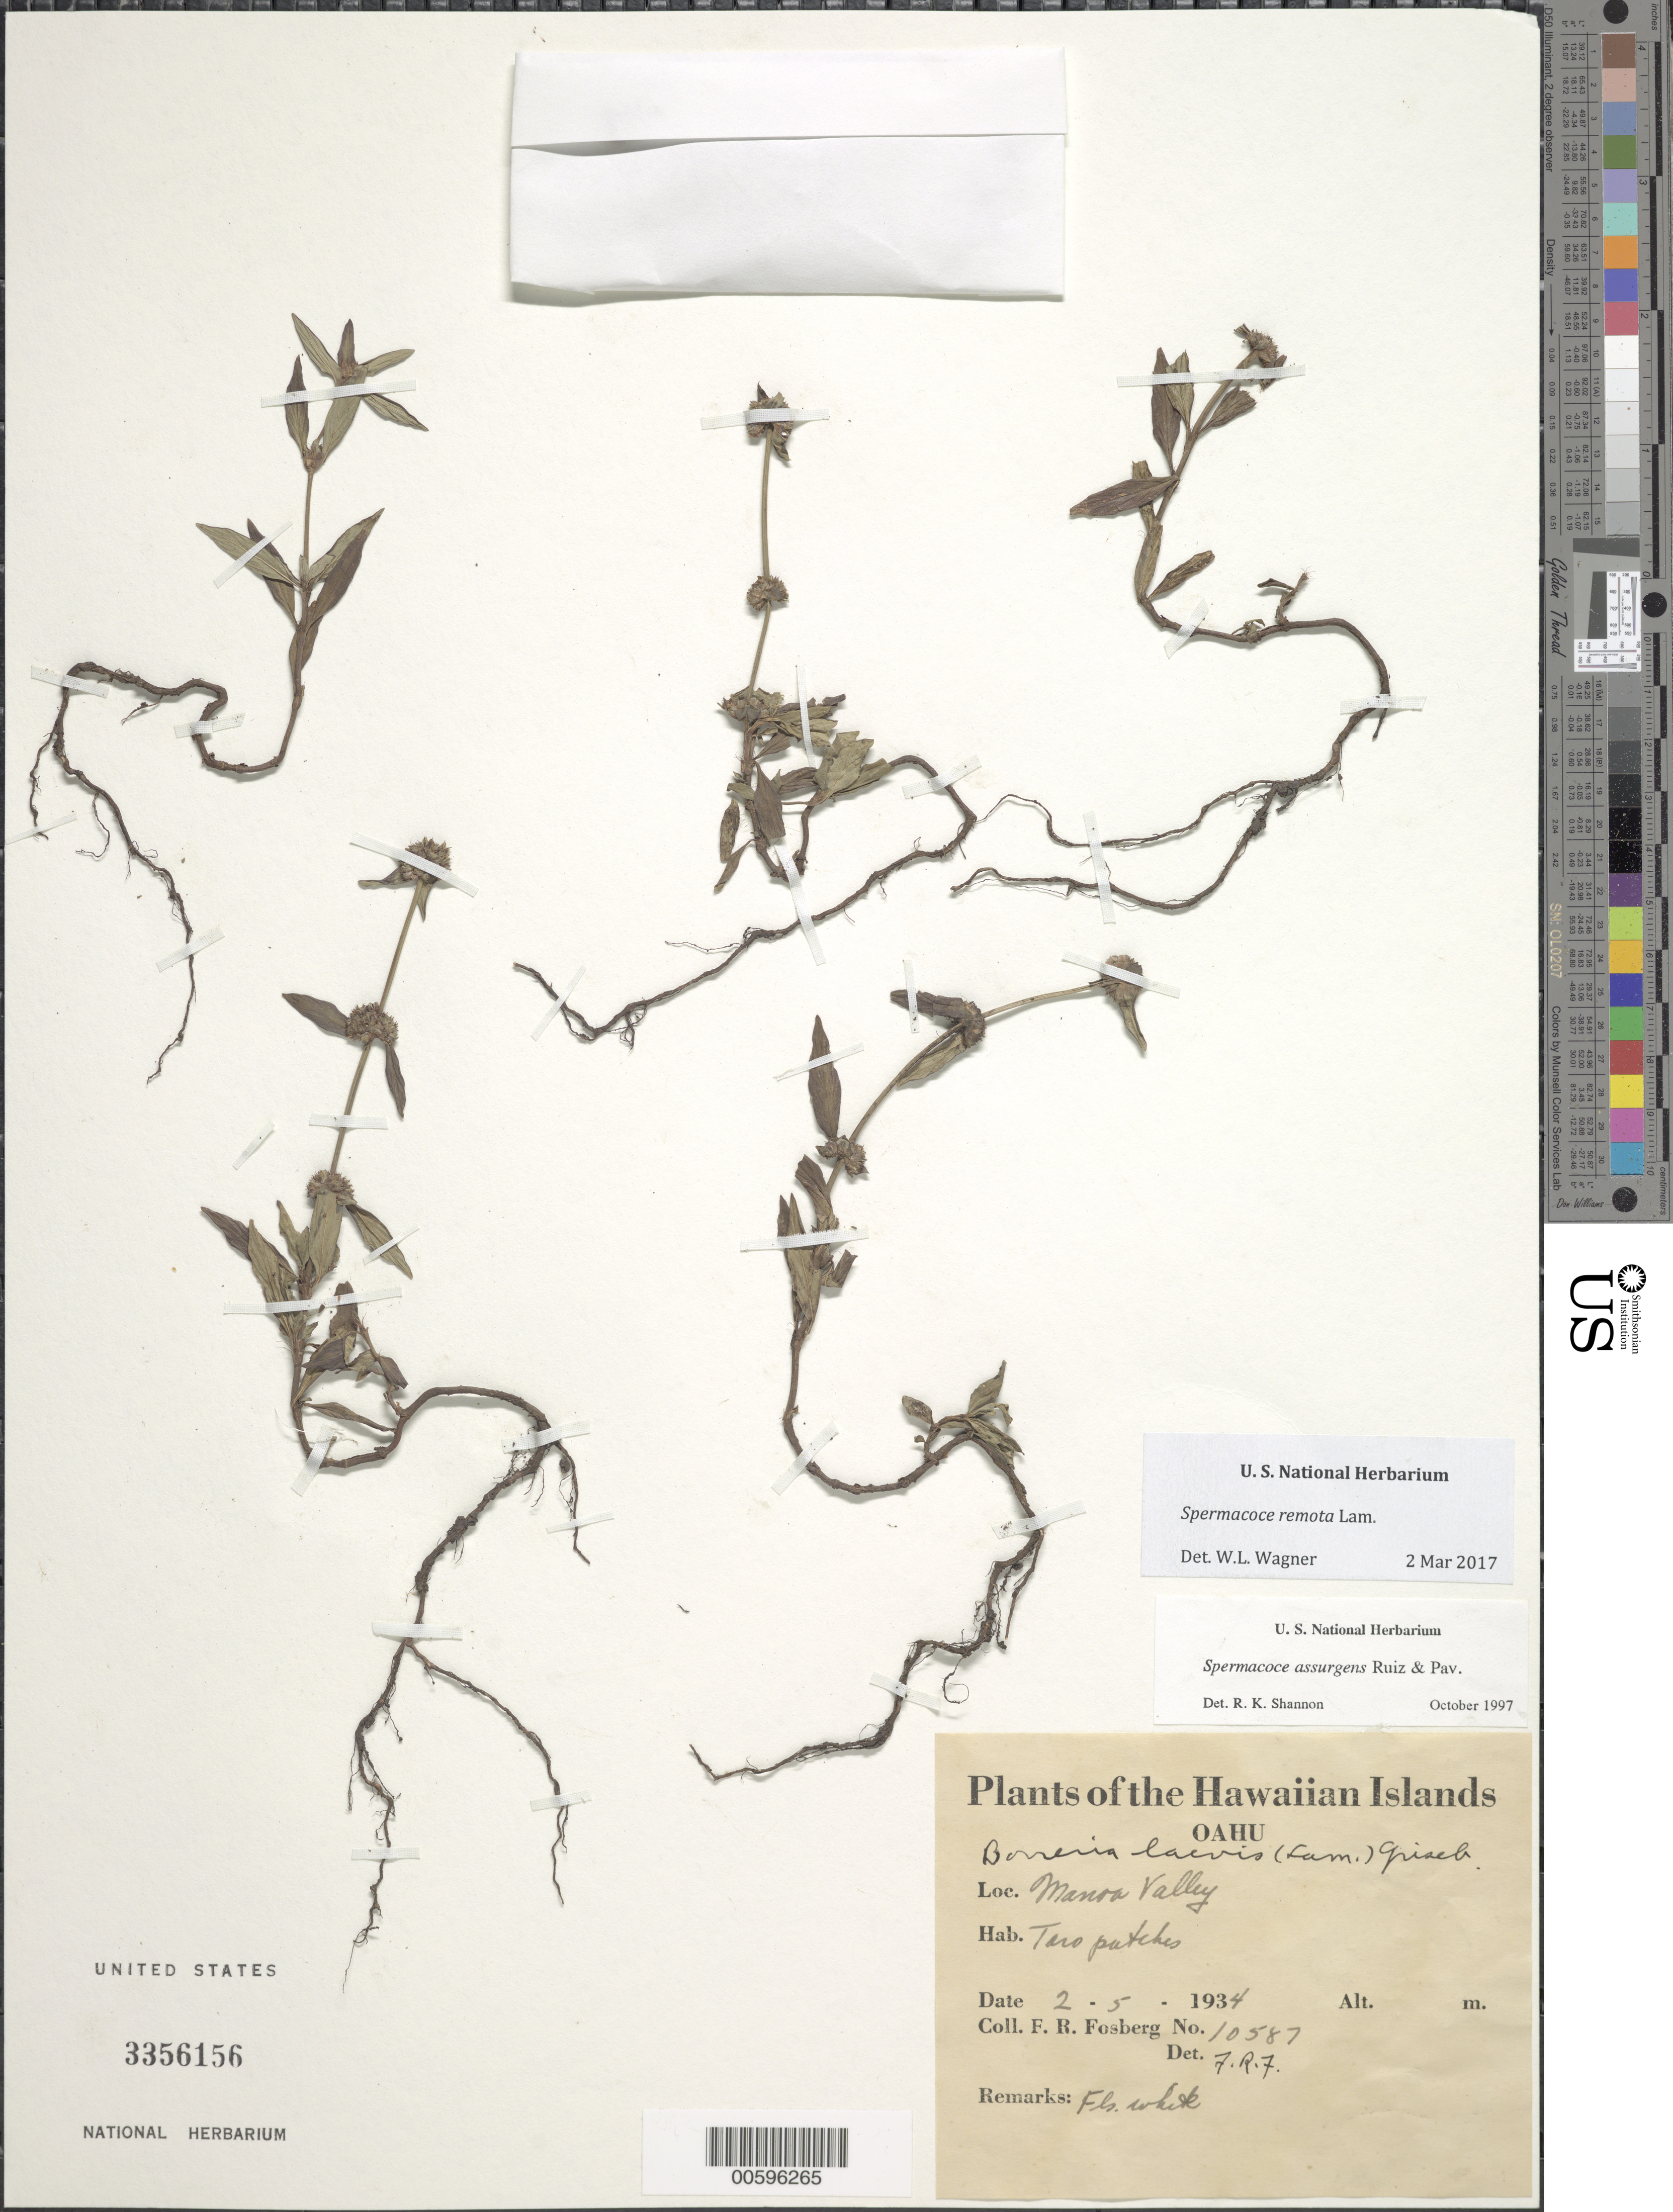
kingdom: Plantae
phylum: Tracheophyta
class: Magnoliopsida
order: Gentianales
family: Rubiaceae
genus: Spermacoce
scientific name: Spermacoce remota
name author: Lam.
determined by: Wagner, W. L., (BOT), Smithsonian Institution - National Museum of Natural History (UNITED STATES)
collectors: F. R. Fosberg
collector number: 10587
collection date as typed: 5 Feb 1934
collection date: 1934-02-05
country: United States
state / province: Hawaii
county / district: Honolulu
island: Oahu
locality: Manoa Valley.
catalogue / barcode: US 3356156